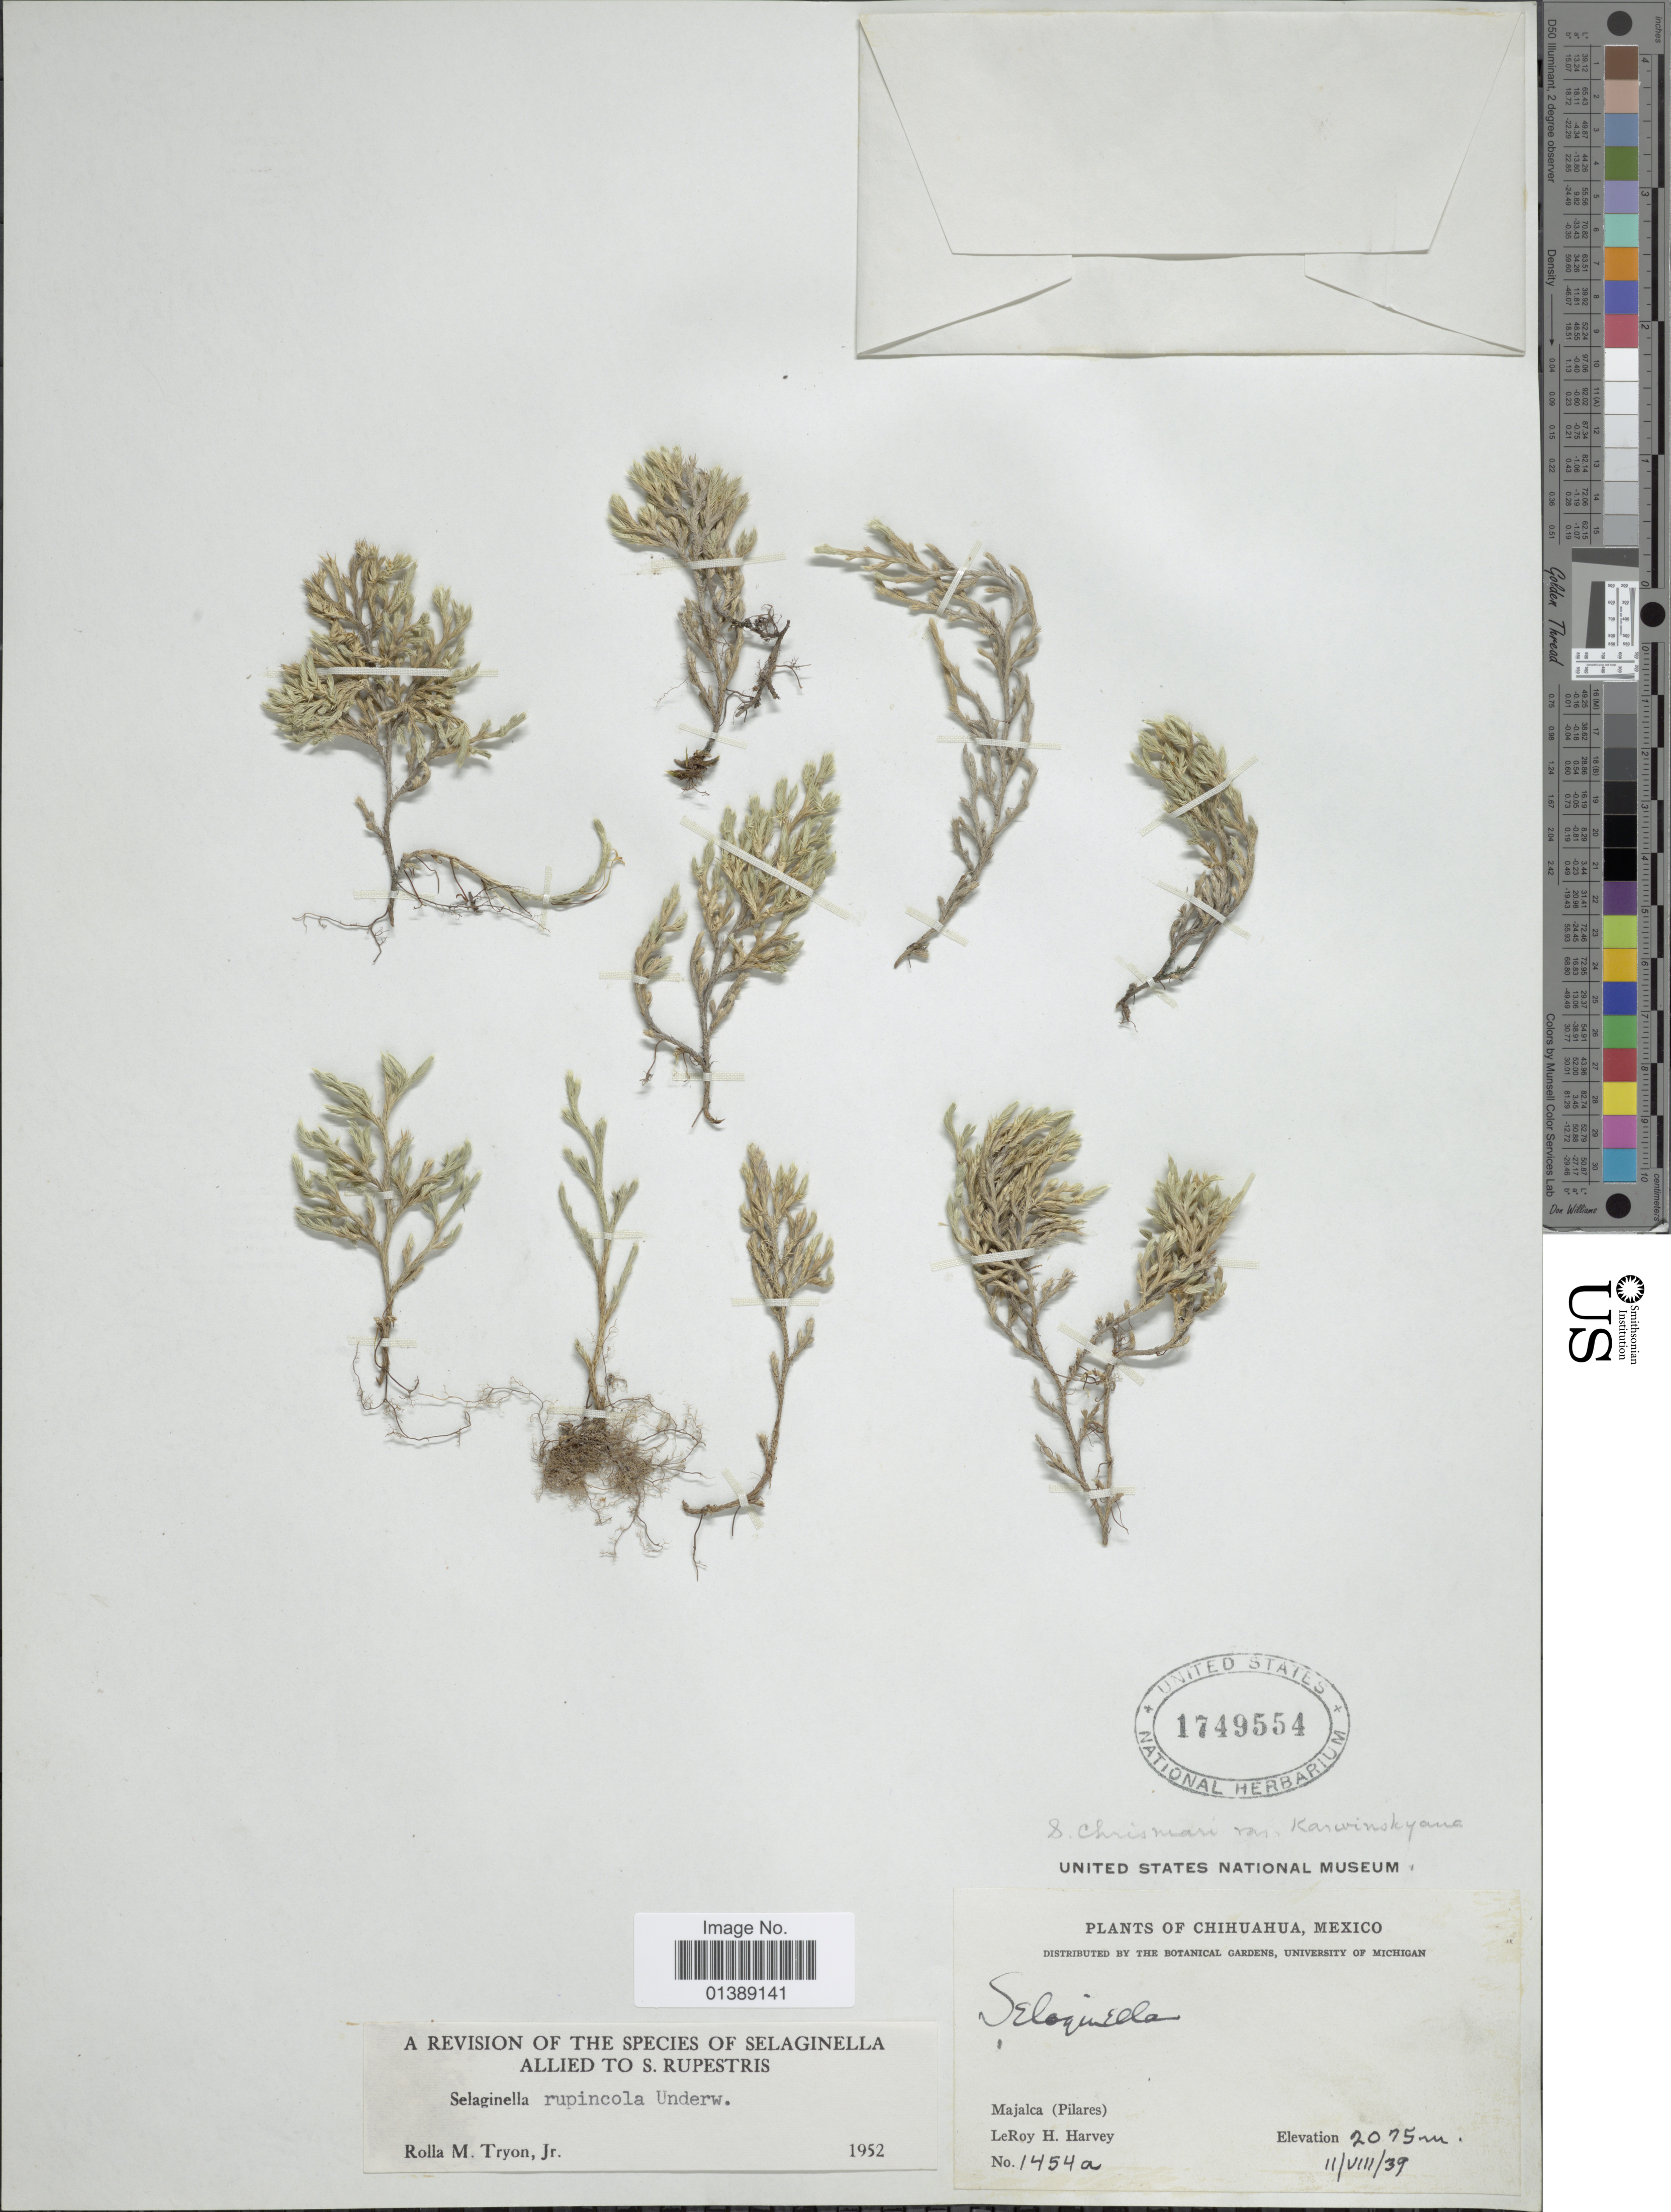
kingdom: Plantae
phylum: Tracheophyta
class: Lycopodiopsida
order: Selaginellales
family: Selaginellaceae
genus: Selaginella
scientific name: Selaginella rupincola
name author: Underw.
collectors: L. H. Harvey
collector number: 1454a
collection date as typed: Transcribed d/m/y: 11/8/39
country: Mexico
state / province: Chihuahua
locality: Majalca (Pilares)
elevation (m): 2075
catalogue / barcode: US 1749554